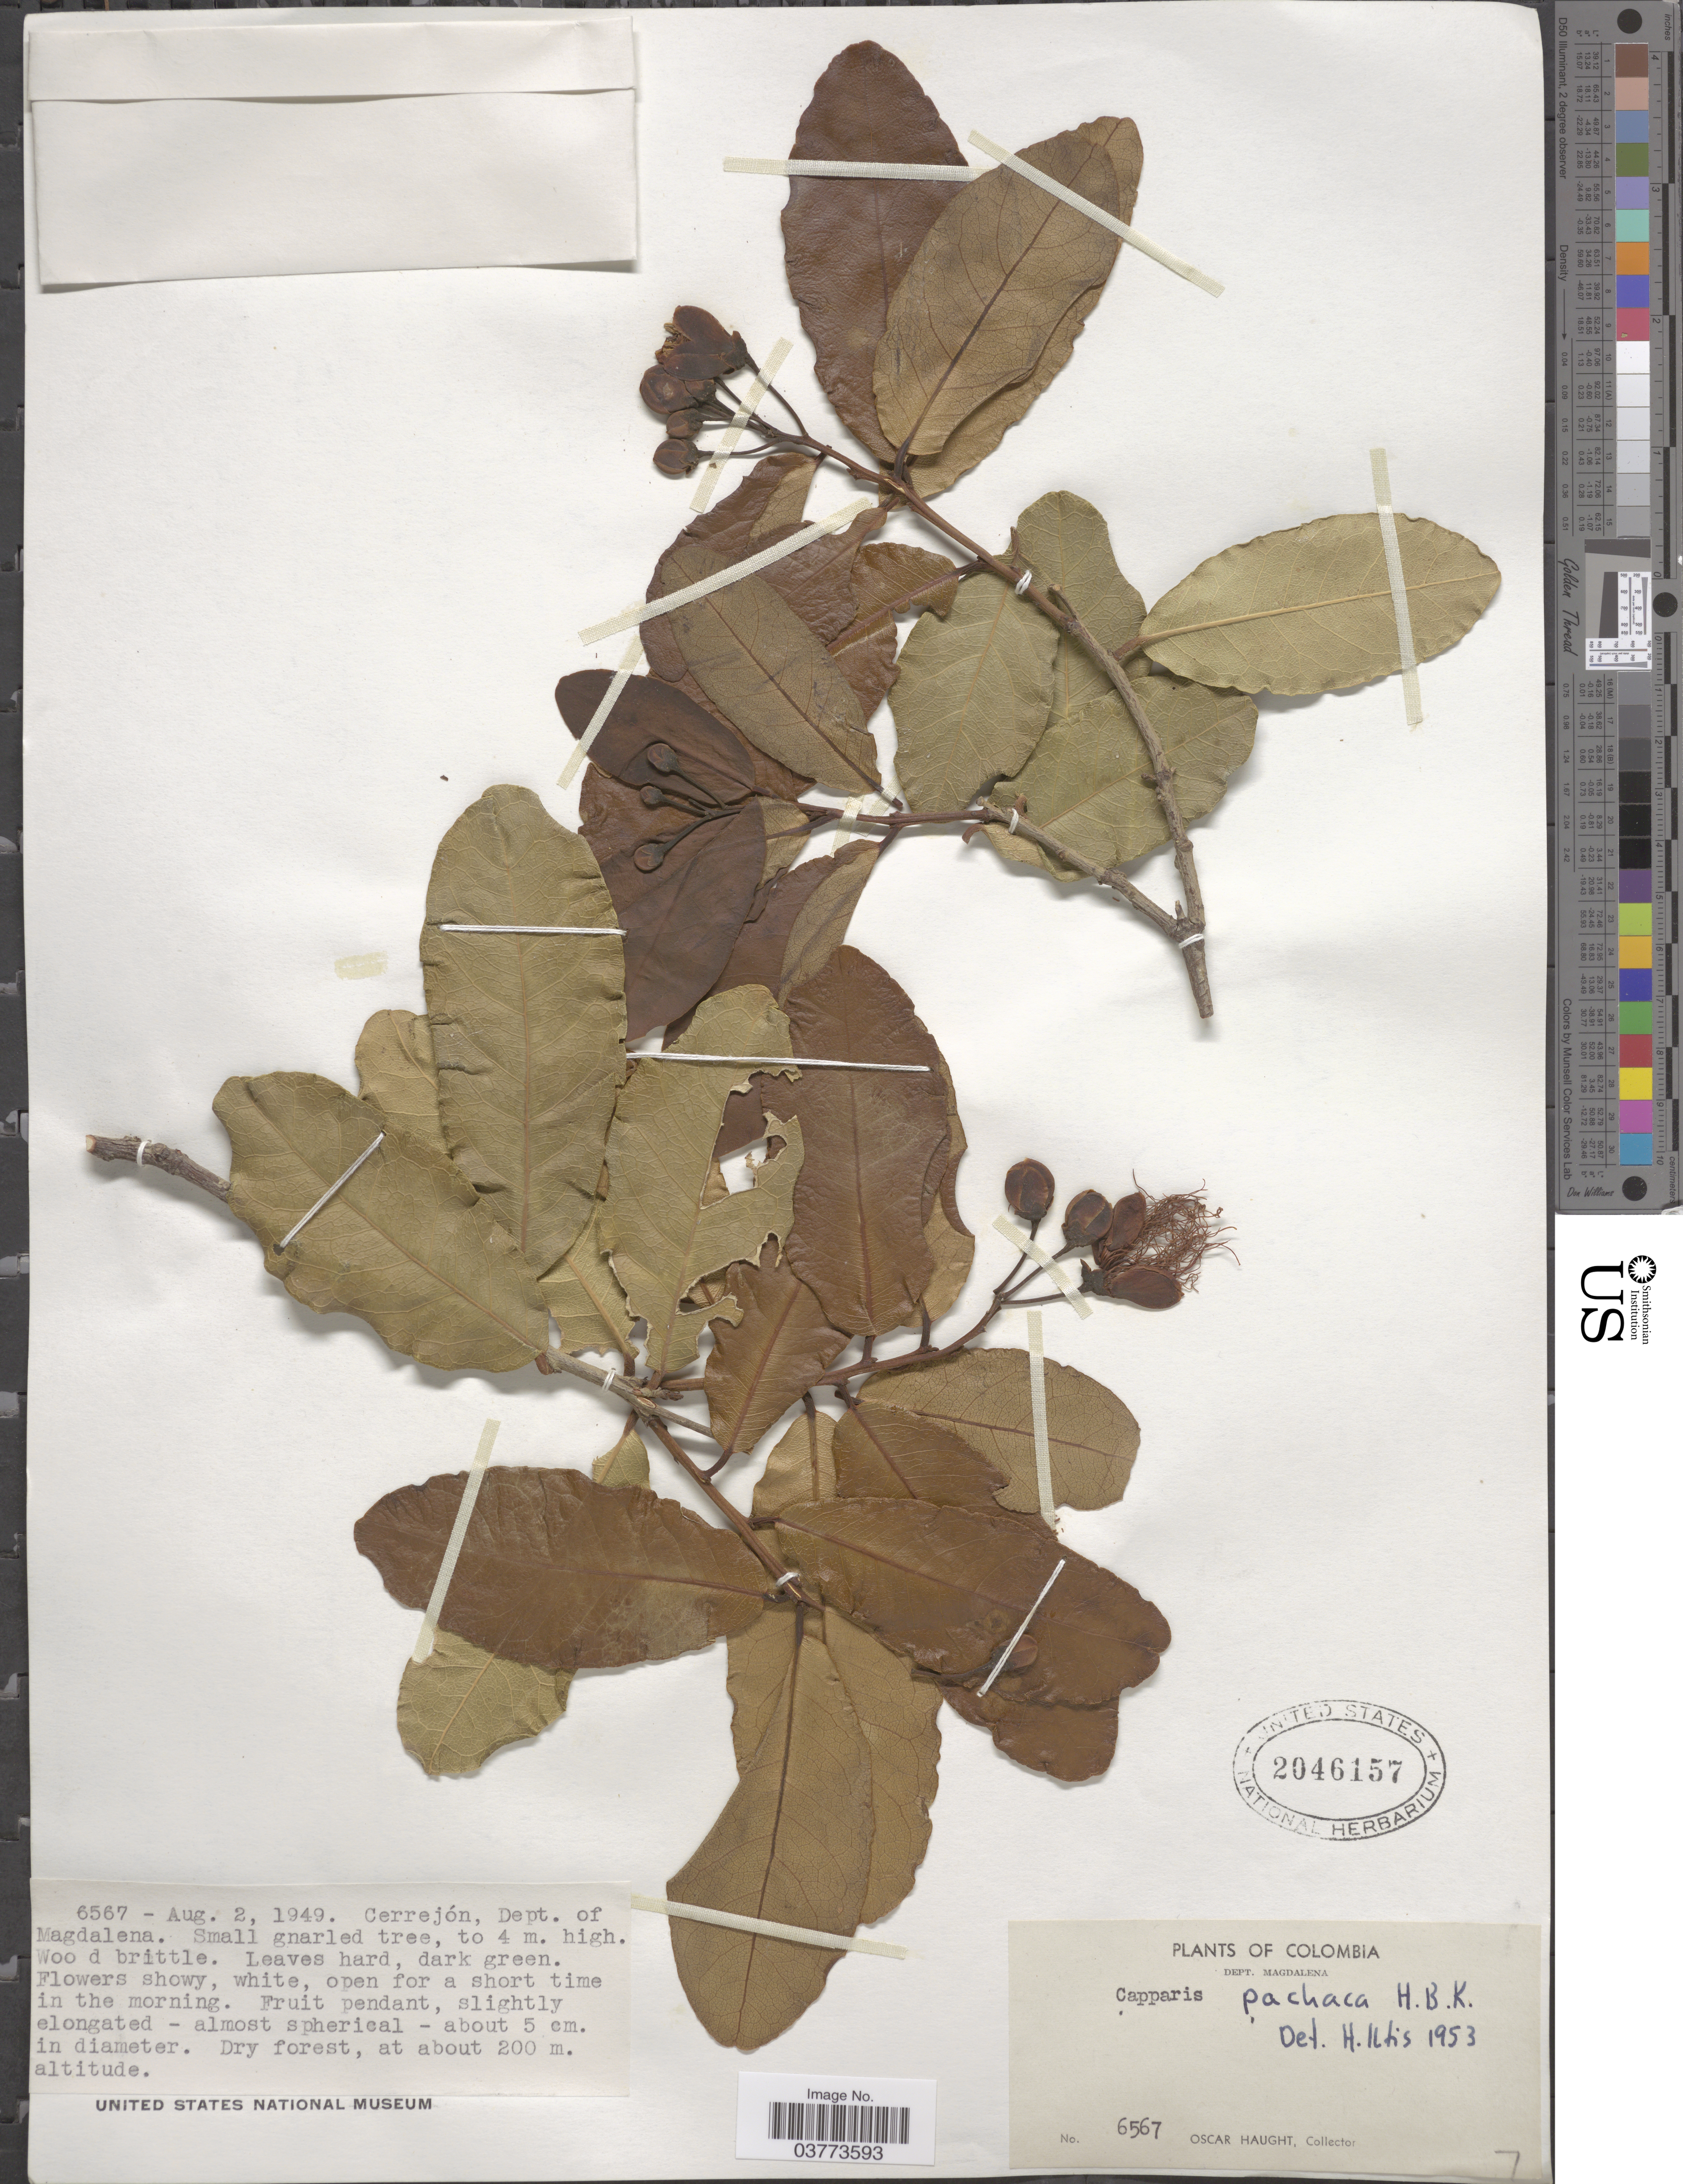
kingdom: Plantae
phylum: Tracheophyta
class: Magnoliopsida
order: Brassicales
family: Capparaceae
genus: Neocapparis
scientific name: Neocapparis pachaca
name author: (Kunth) Cornejo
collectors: O. L. Haught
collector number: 6567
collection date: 1949-08-02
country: Colombia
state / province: Magdalena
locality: Cerrejón, Dept. of Magdalena.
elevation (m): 200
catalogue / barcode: US 2046157